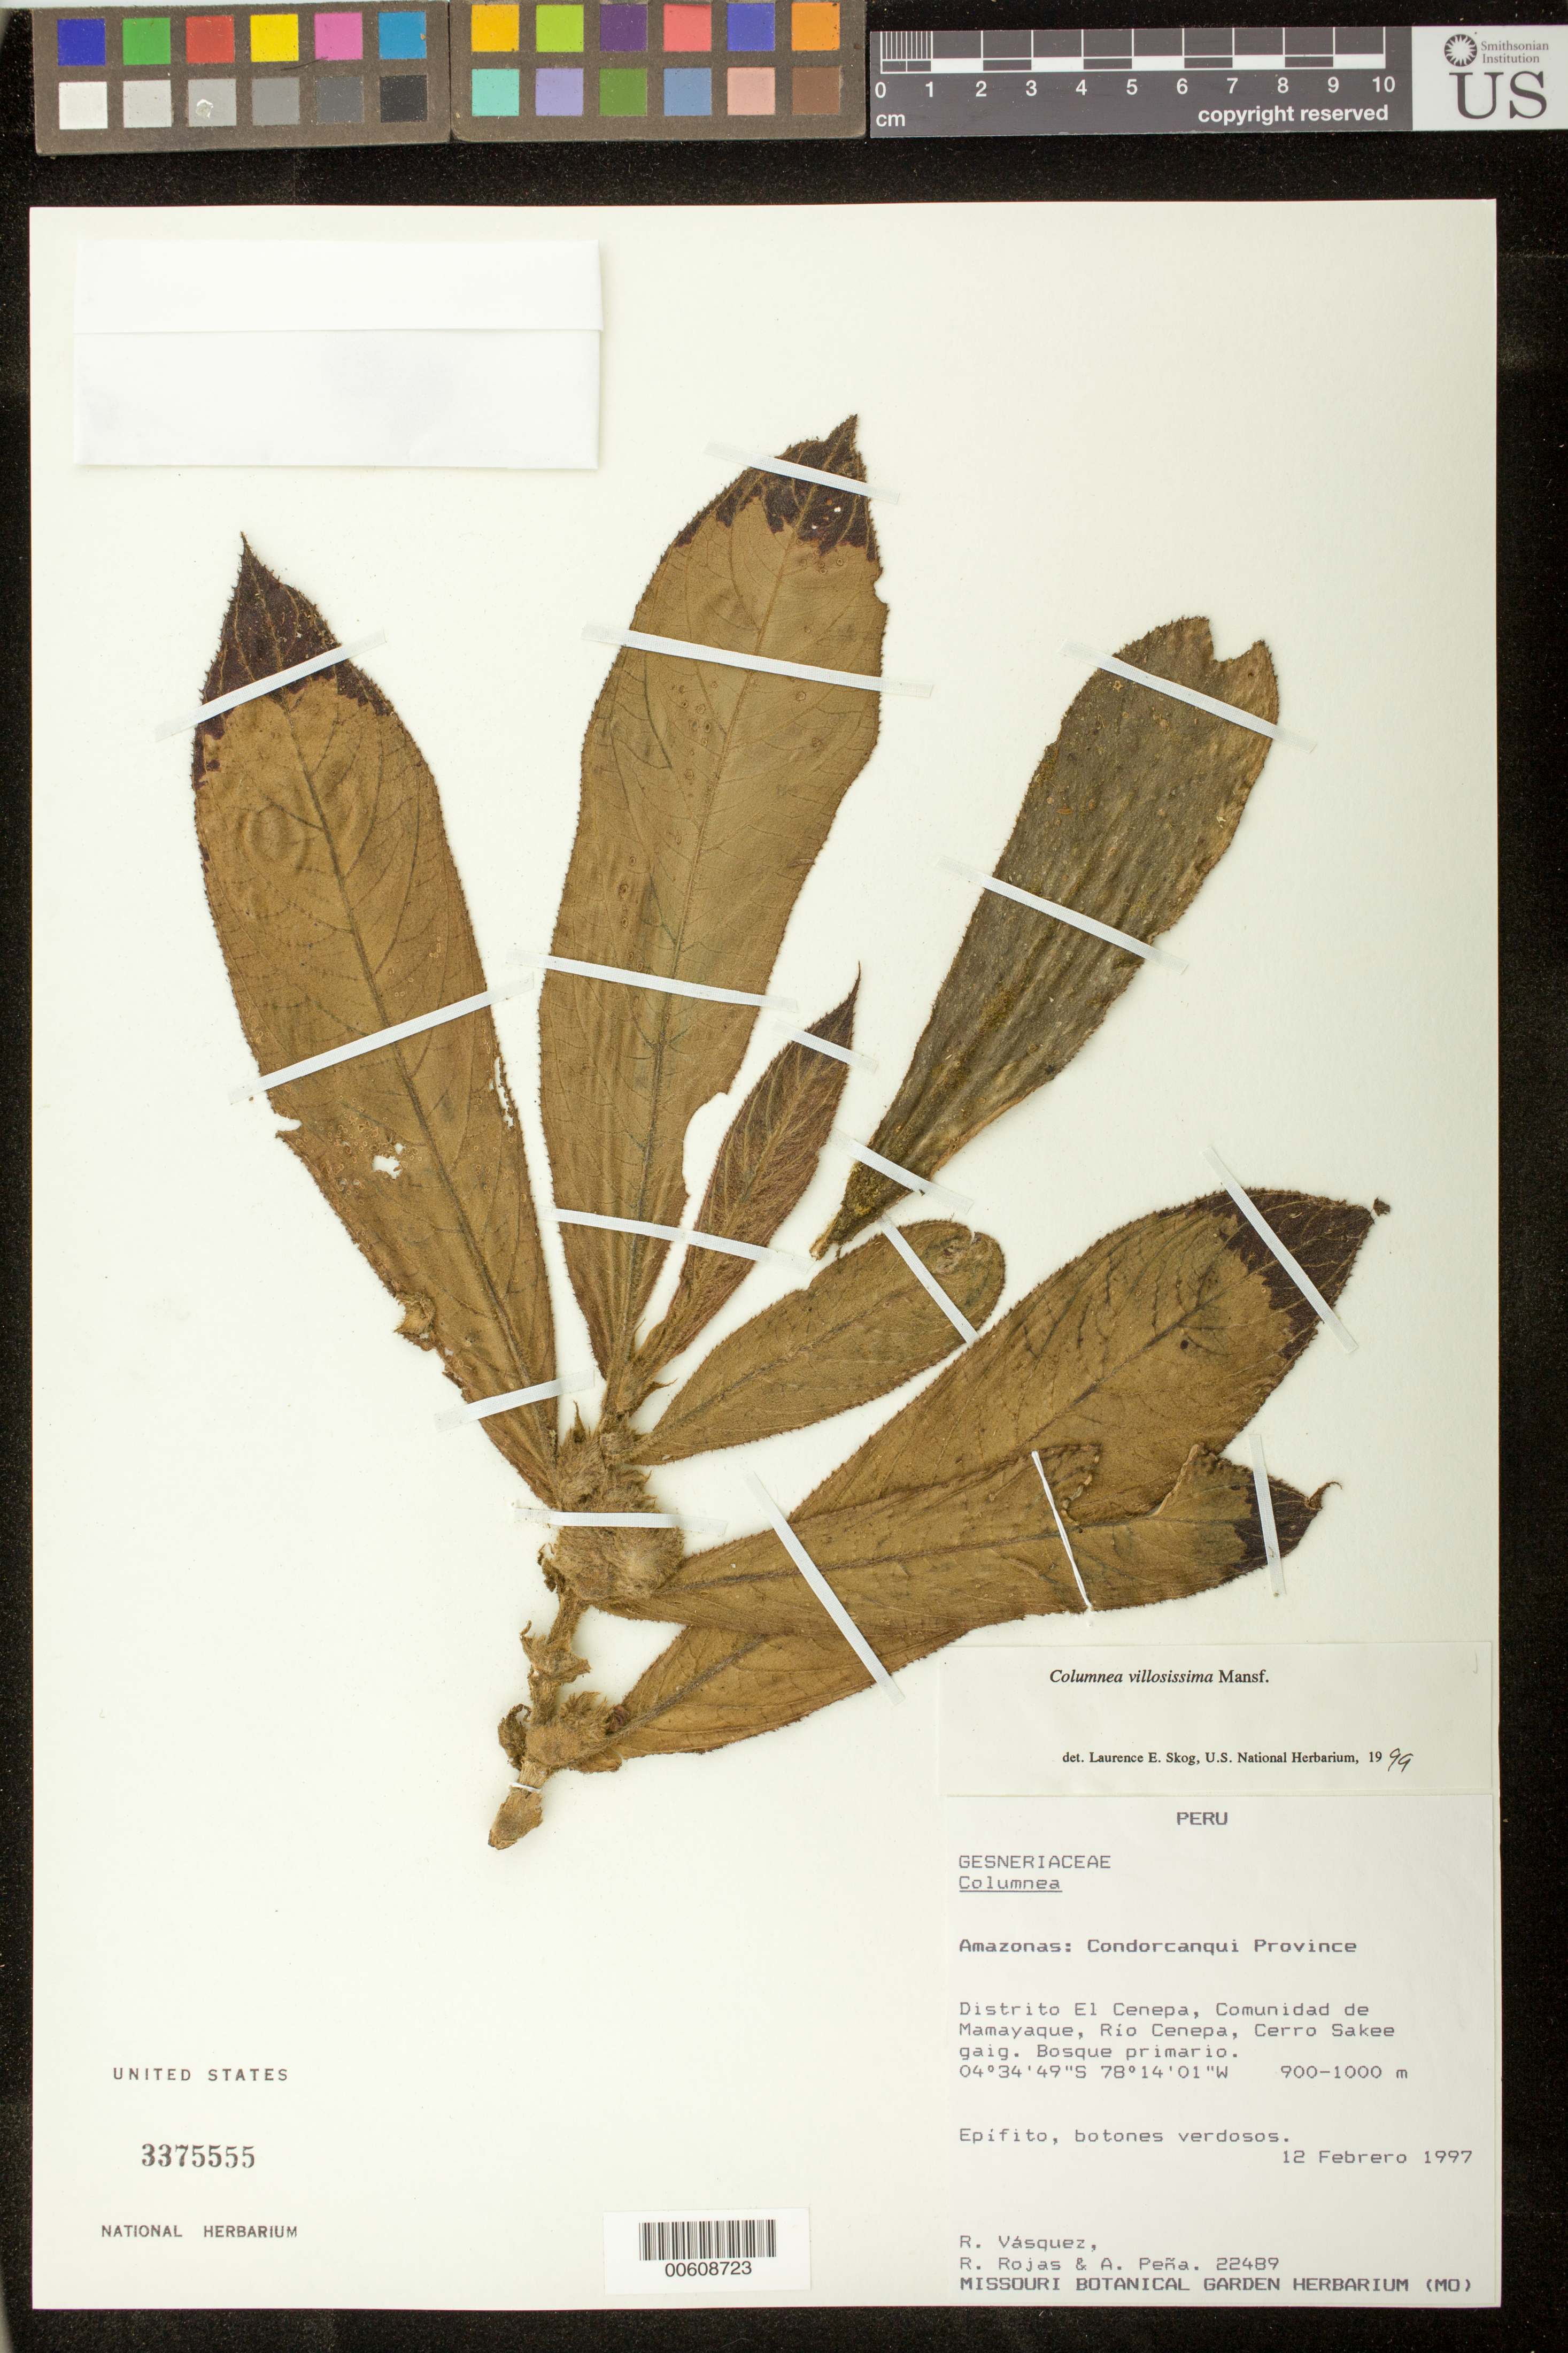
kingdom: Plantae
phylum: Tracheophyta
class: Magnoliopsida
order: Lamiales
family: Gesneriaceae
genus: Columnea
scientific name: Columnea villosissima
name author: Mansf.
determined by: Skog, Laurence E.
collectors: R. Vásquez, R. Rojas & A. Peña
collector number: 22489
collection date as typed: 12 Feb 1997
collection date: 1997-02-12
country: Peru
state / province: Amazonas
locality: Prov. Condorcanqui; Dtto. El Cenepa, comunidad de Mamayaque, Río Cenepa, Cerro Sakee gaig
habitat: Bosque primario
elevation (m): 900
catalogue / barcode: US 3375555